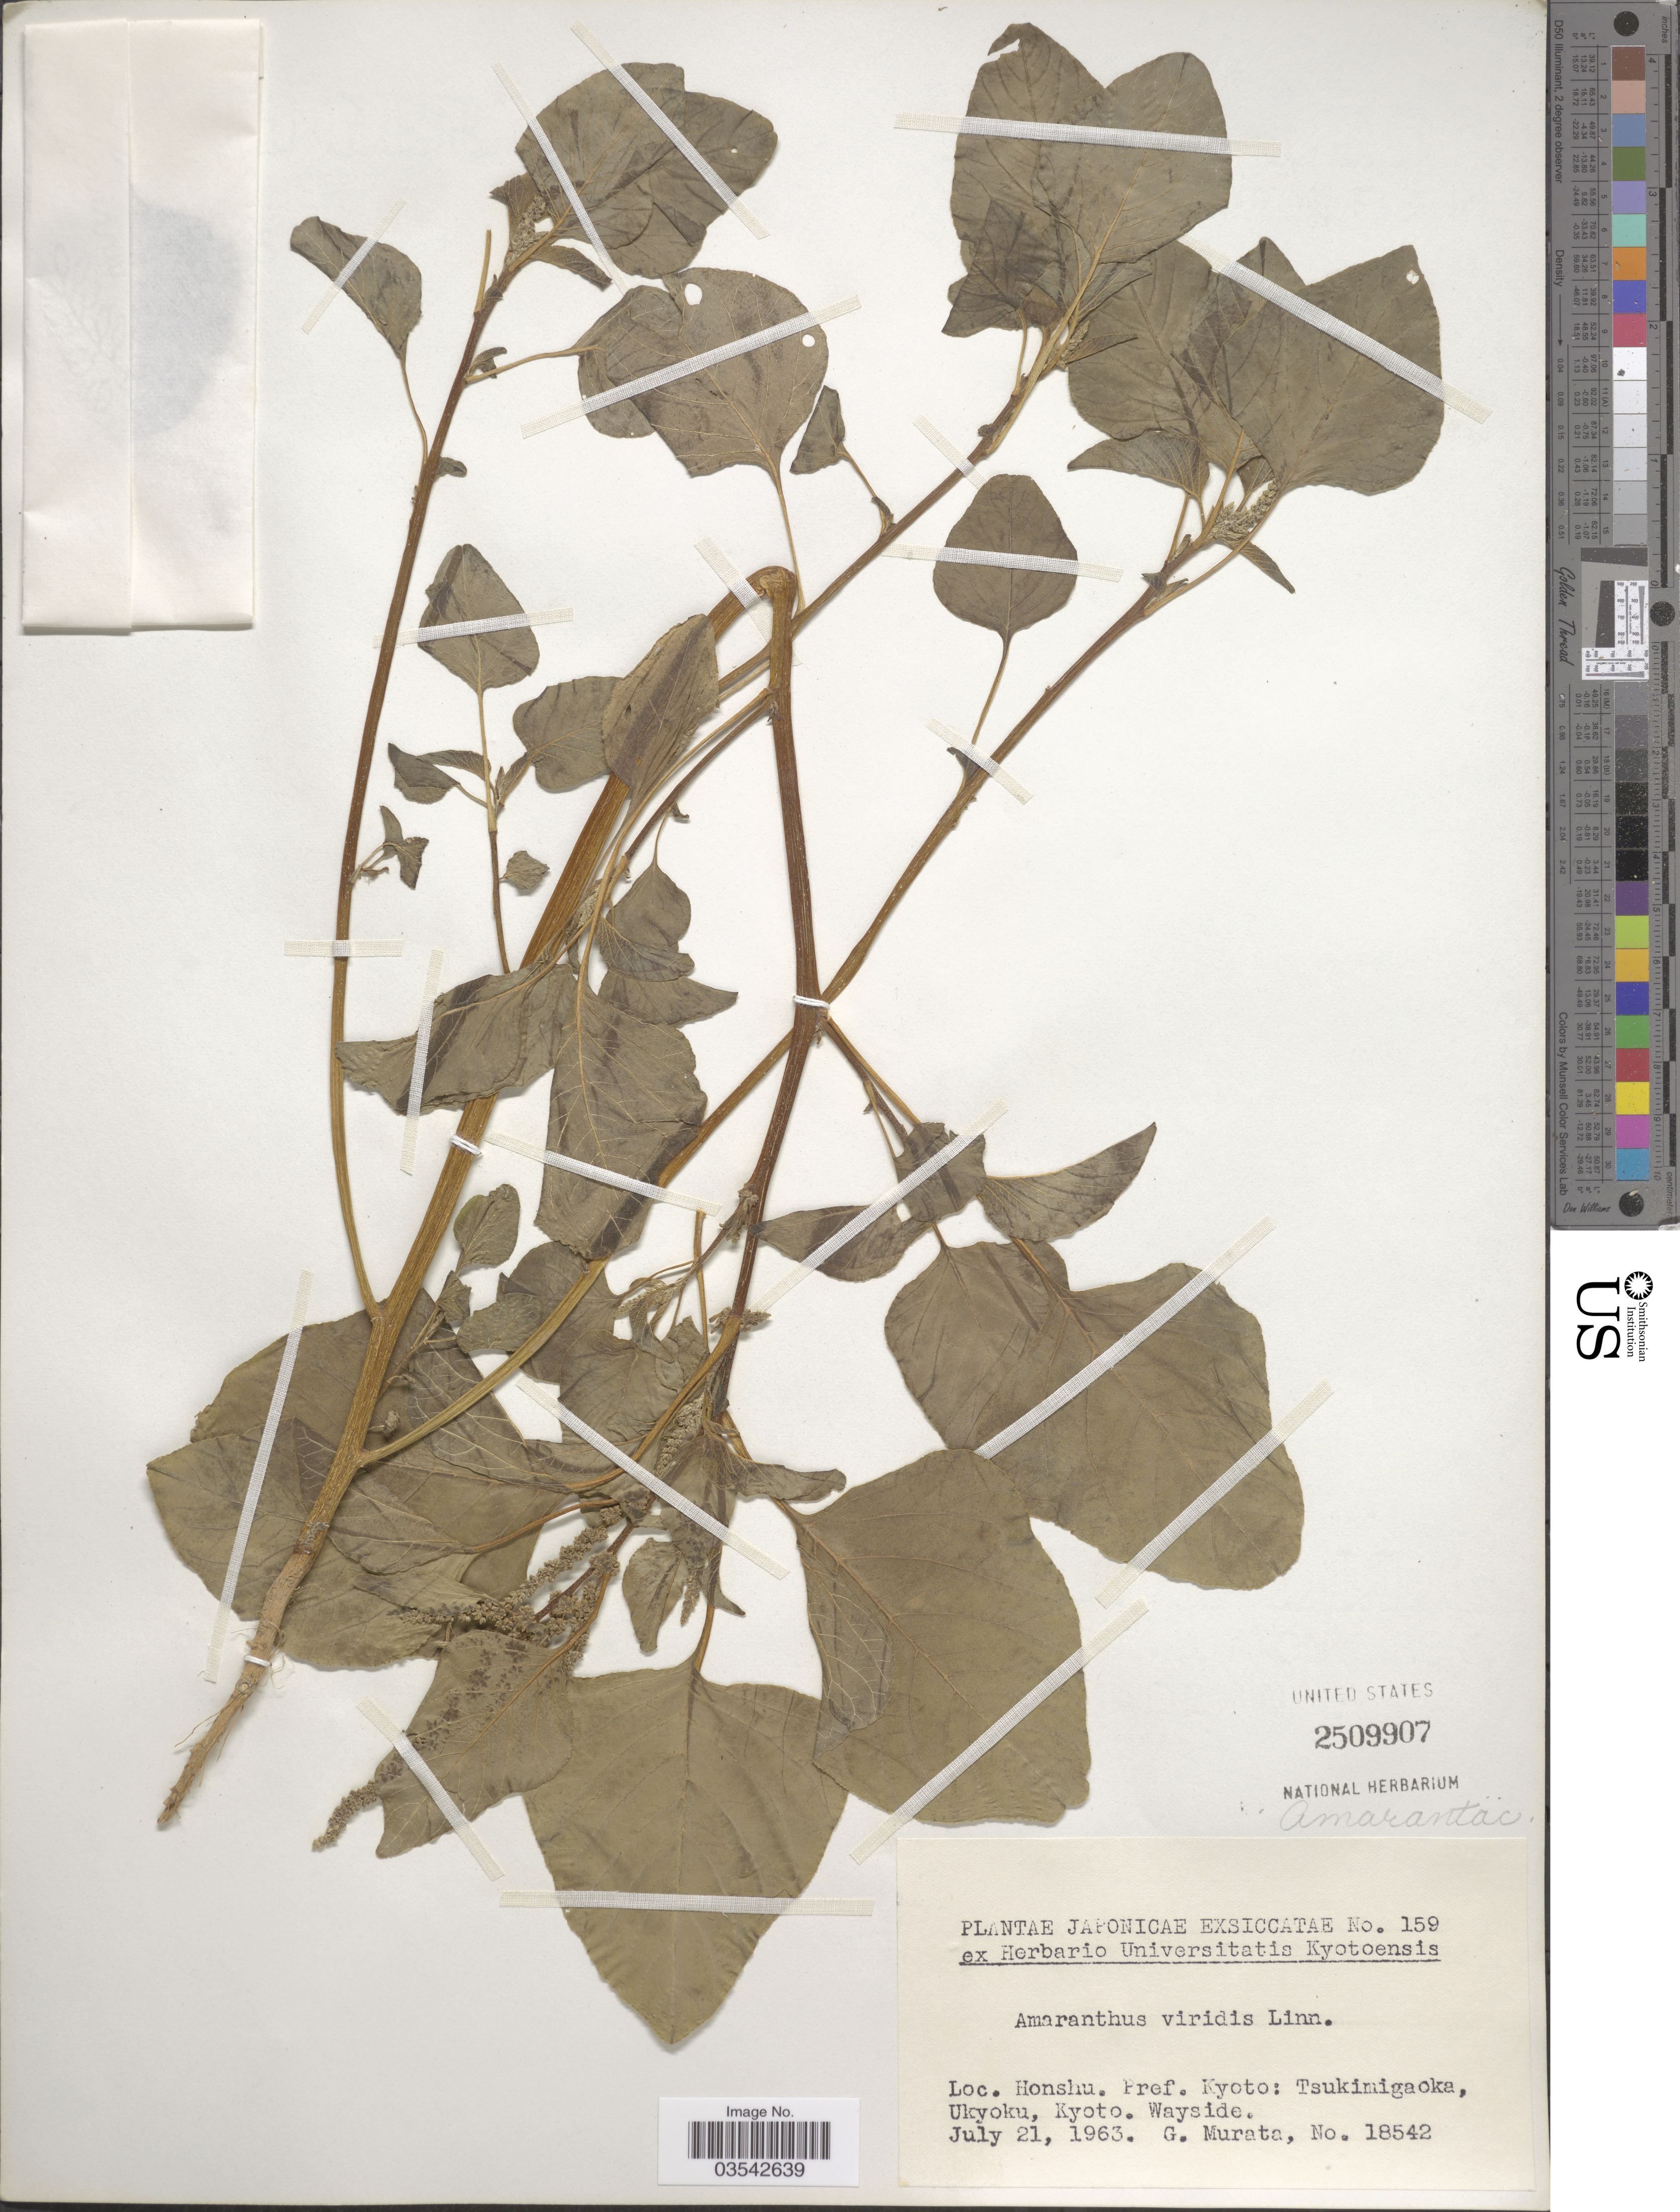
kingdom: Plantae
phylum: Tracheophyta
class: Magnoliopsida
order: Caryophyllales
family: Amaranthaceae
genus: Amaranthus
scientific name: Amaranthus viridis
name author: L.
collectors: G. Murata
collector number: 18542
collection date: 1963-07-21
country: Japan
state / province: Kyoto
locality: Honshu. Pref. Kyoto: Tsukimigaoka, Ukyoku, Kyoto. Wayside.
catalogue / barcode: US 2509907